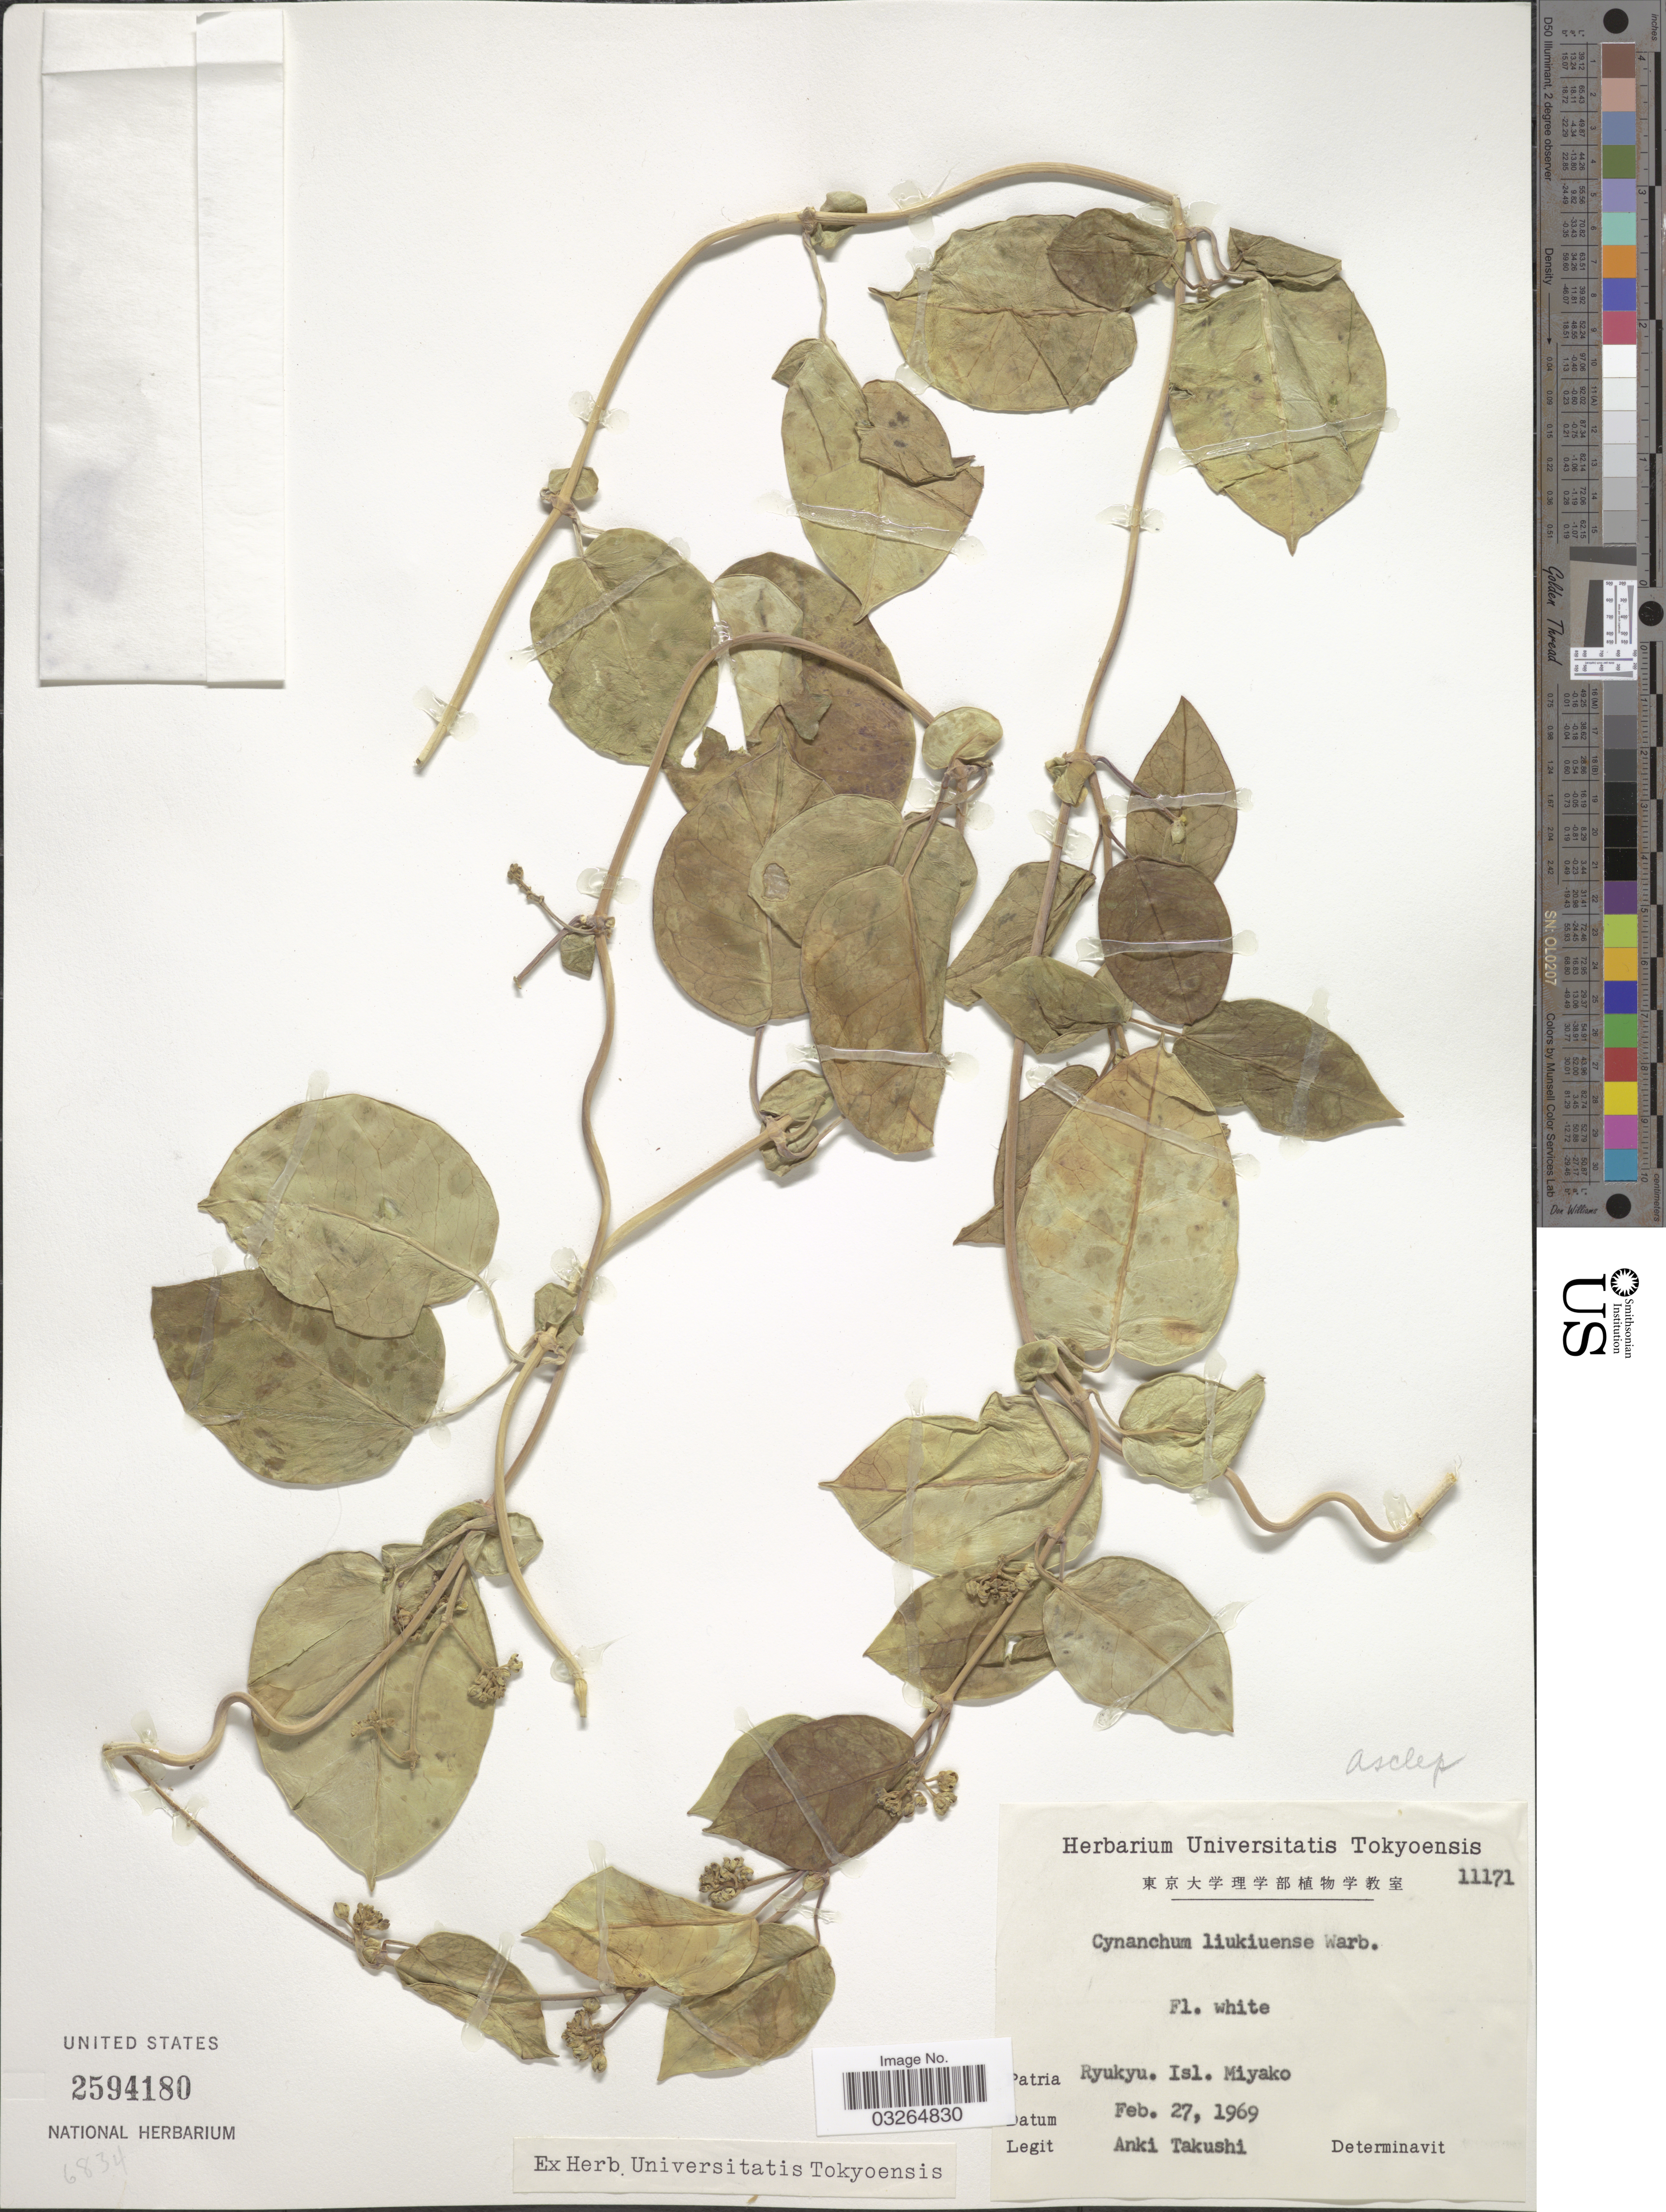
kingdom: Plantae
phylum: Tracheophyta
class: Magnoliopsida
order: Gentianales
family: Apocynaceae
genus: Cynanchum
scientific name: Cynanchum liukiuense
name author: Warb.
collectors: A. Takushi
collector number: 11171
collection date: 1969-02-27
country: Japan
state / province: Tokyo, Federal City of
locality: Ryukyu. Isl. Miyako.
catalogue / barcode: US 2594180